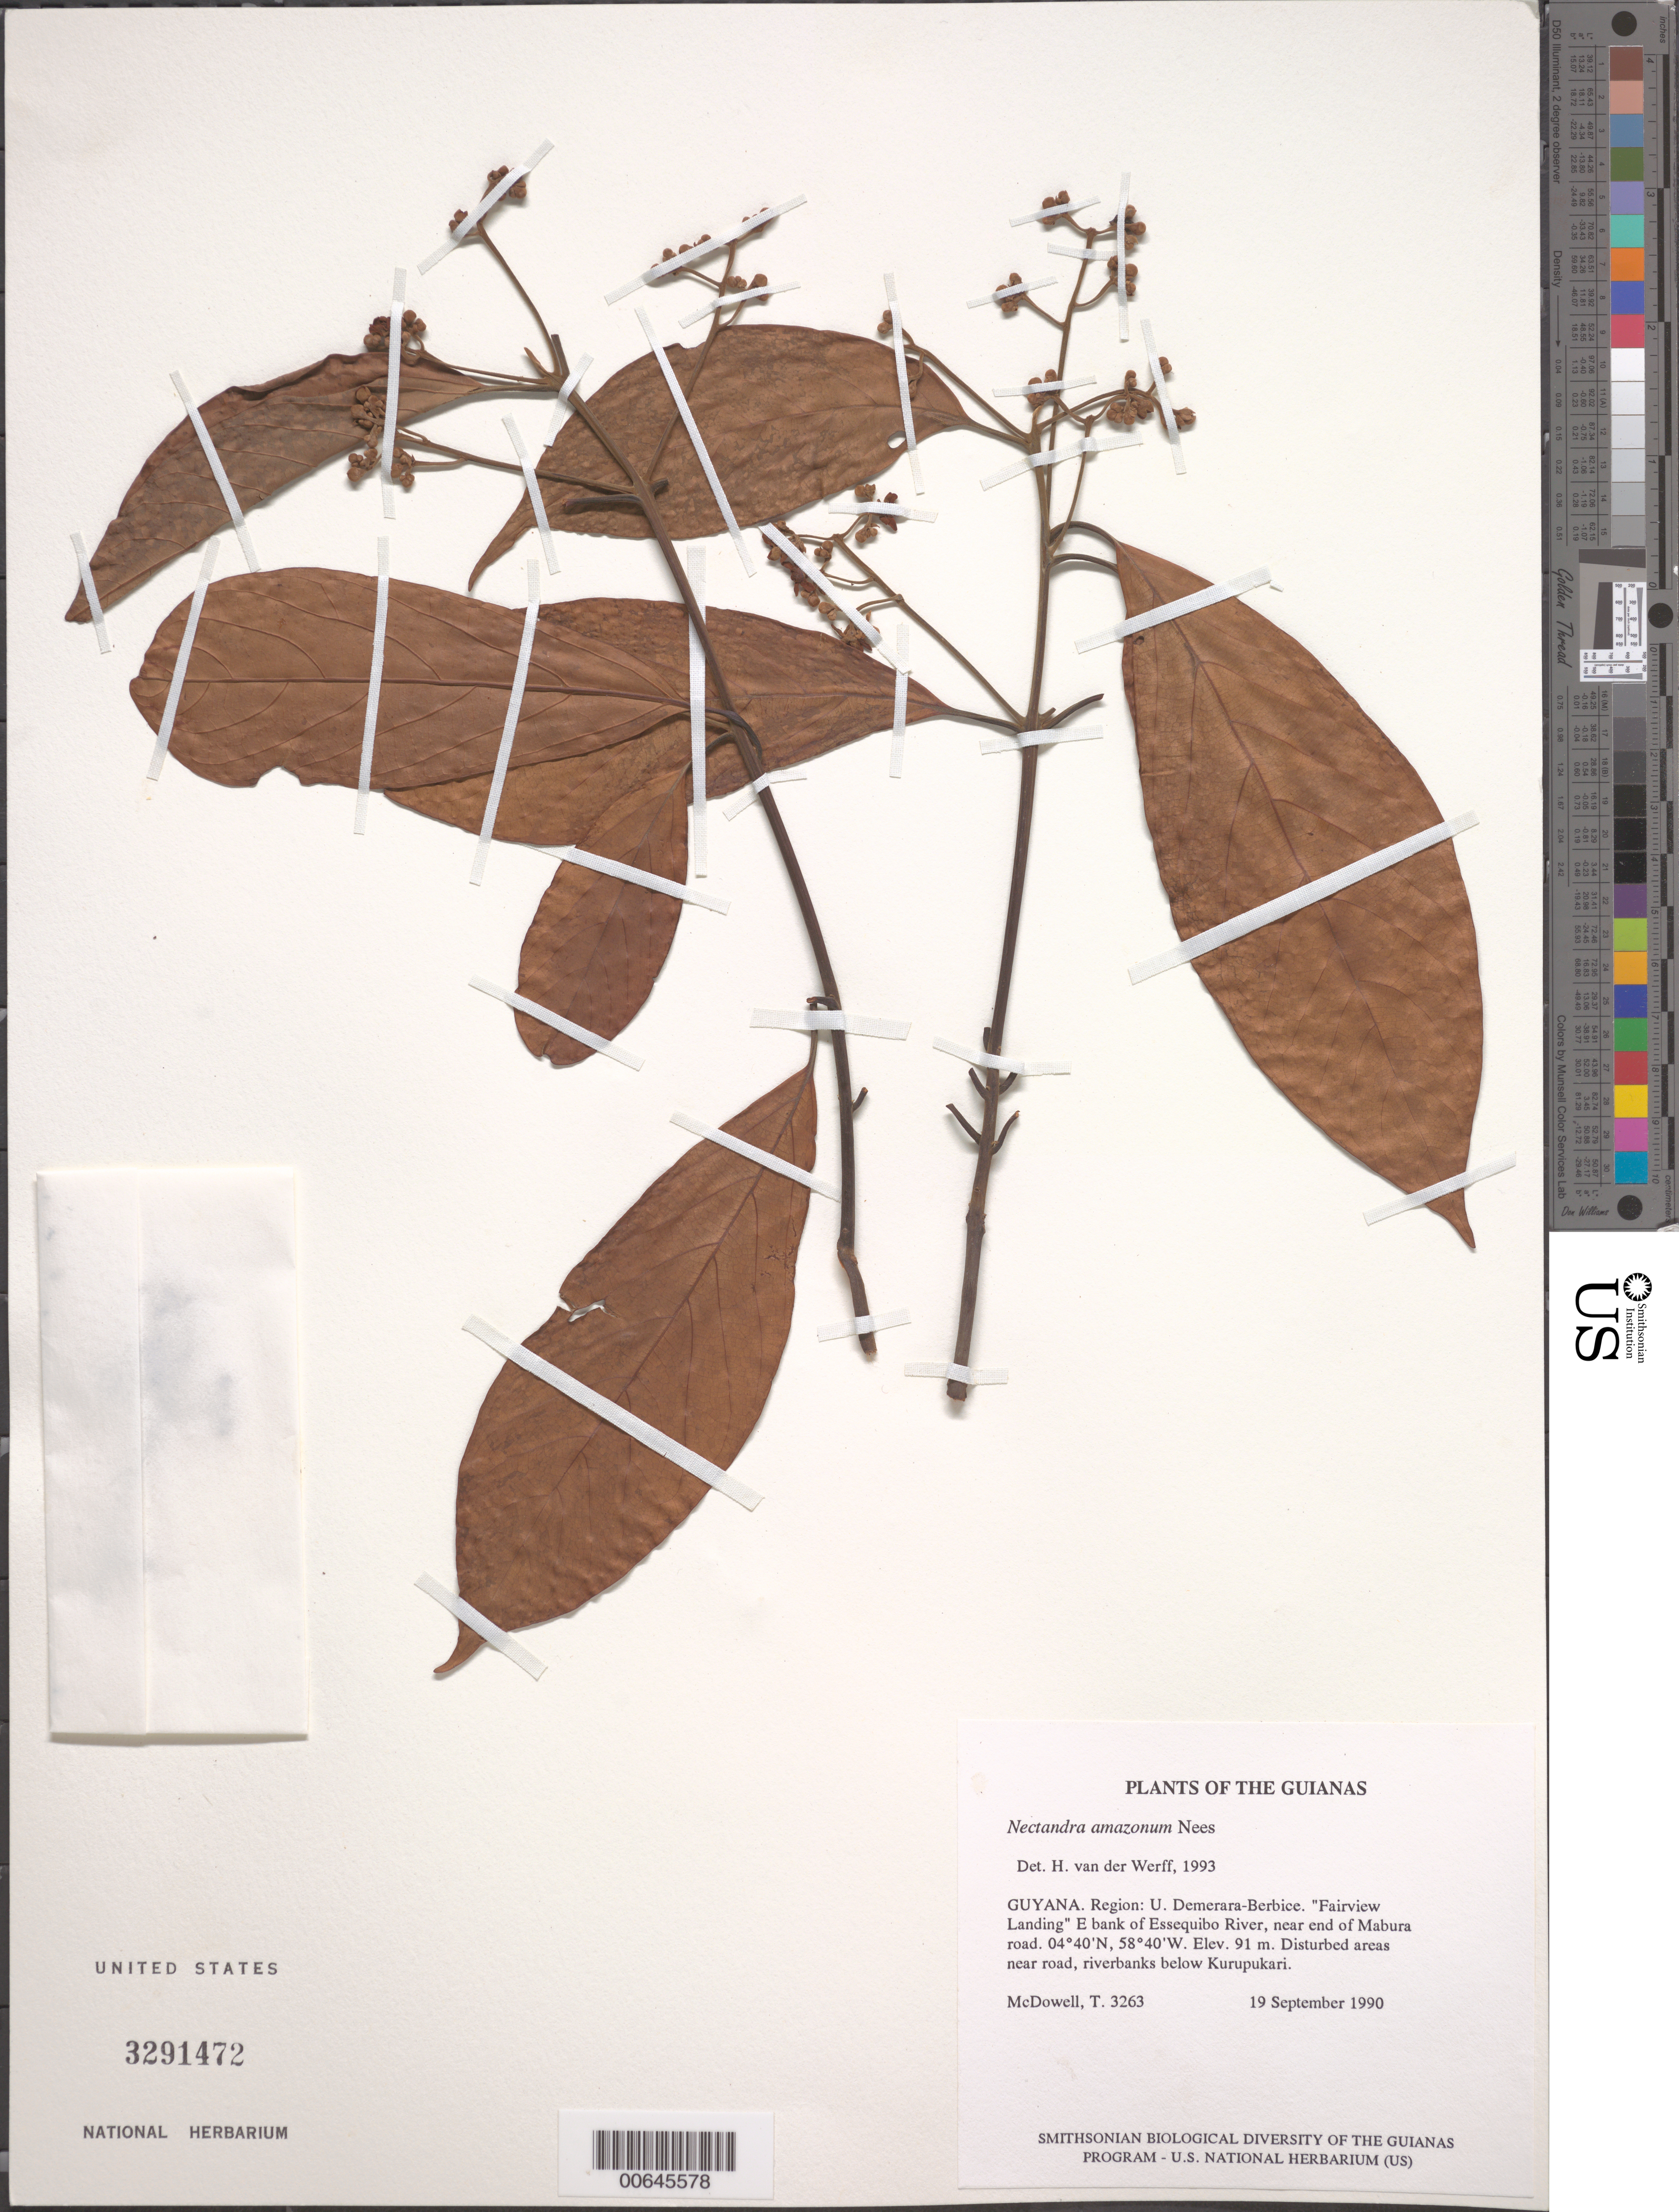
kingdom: Plantae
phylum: Tracheophyta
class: Magnoliopsida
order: Laurales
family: Lauraceae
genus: Nectandra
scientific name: Nectandra amazonum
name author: Nees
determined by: van der Werff, H., (MO), Missouri Botanical Garden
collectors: T. McDowell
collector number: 3263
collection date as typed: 19 September 1990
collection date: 1990-09-19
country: Guyana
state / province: U. Demerara-Berbice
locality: "Fairview Landing" E bank of Essequibo River, near end of Mabura road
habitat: Disturbed areas near road, riverbanks below Kurupukari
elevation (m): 91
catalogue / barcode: US 3291472